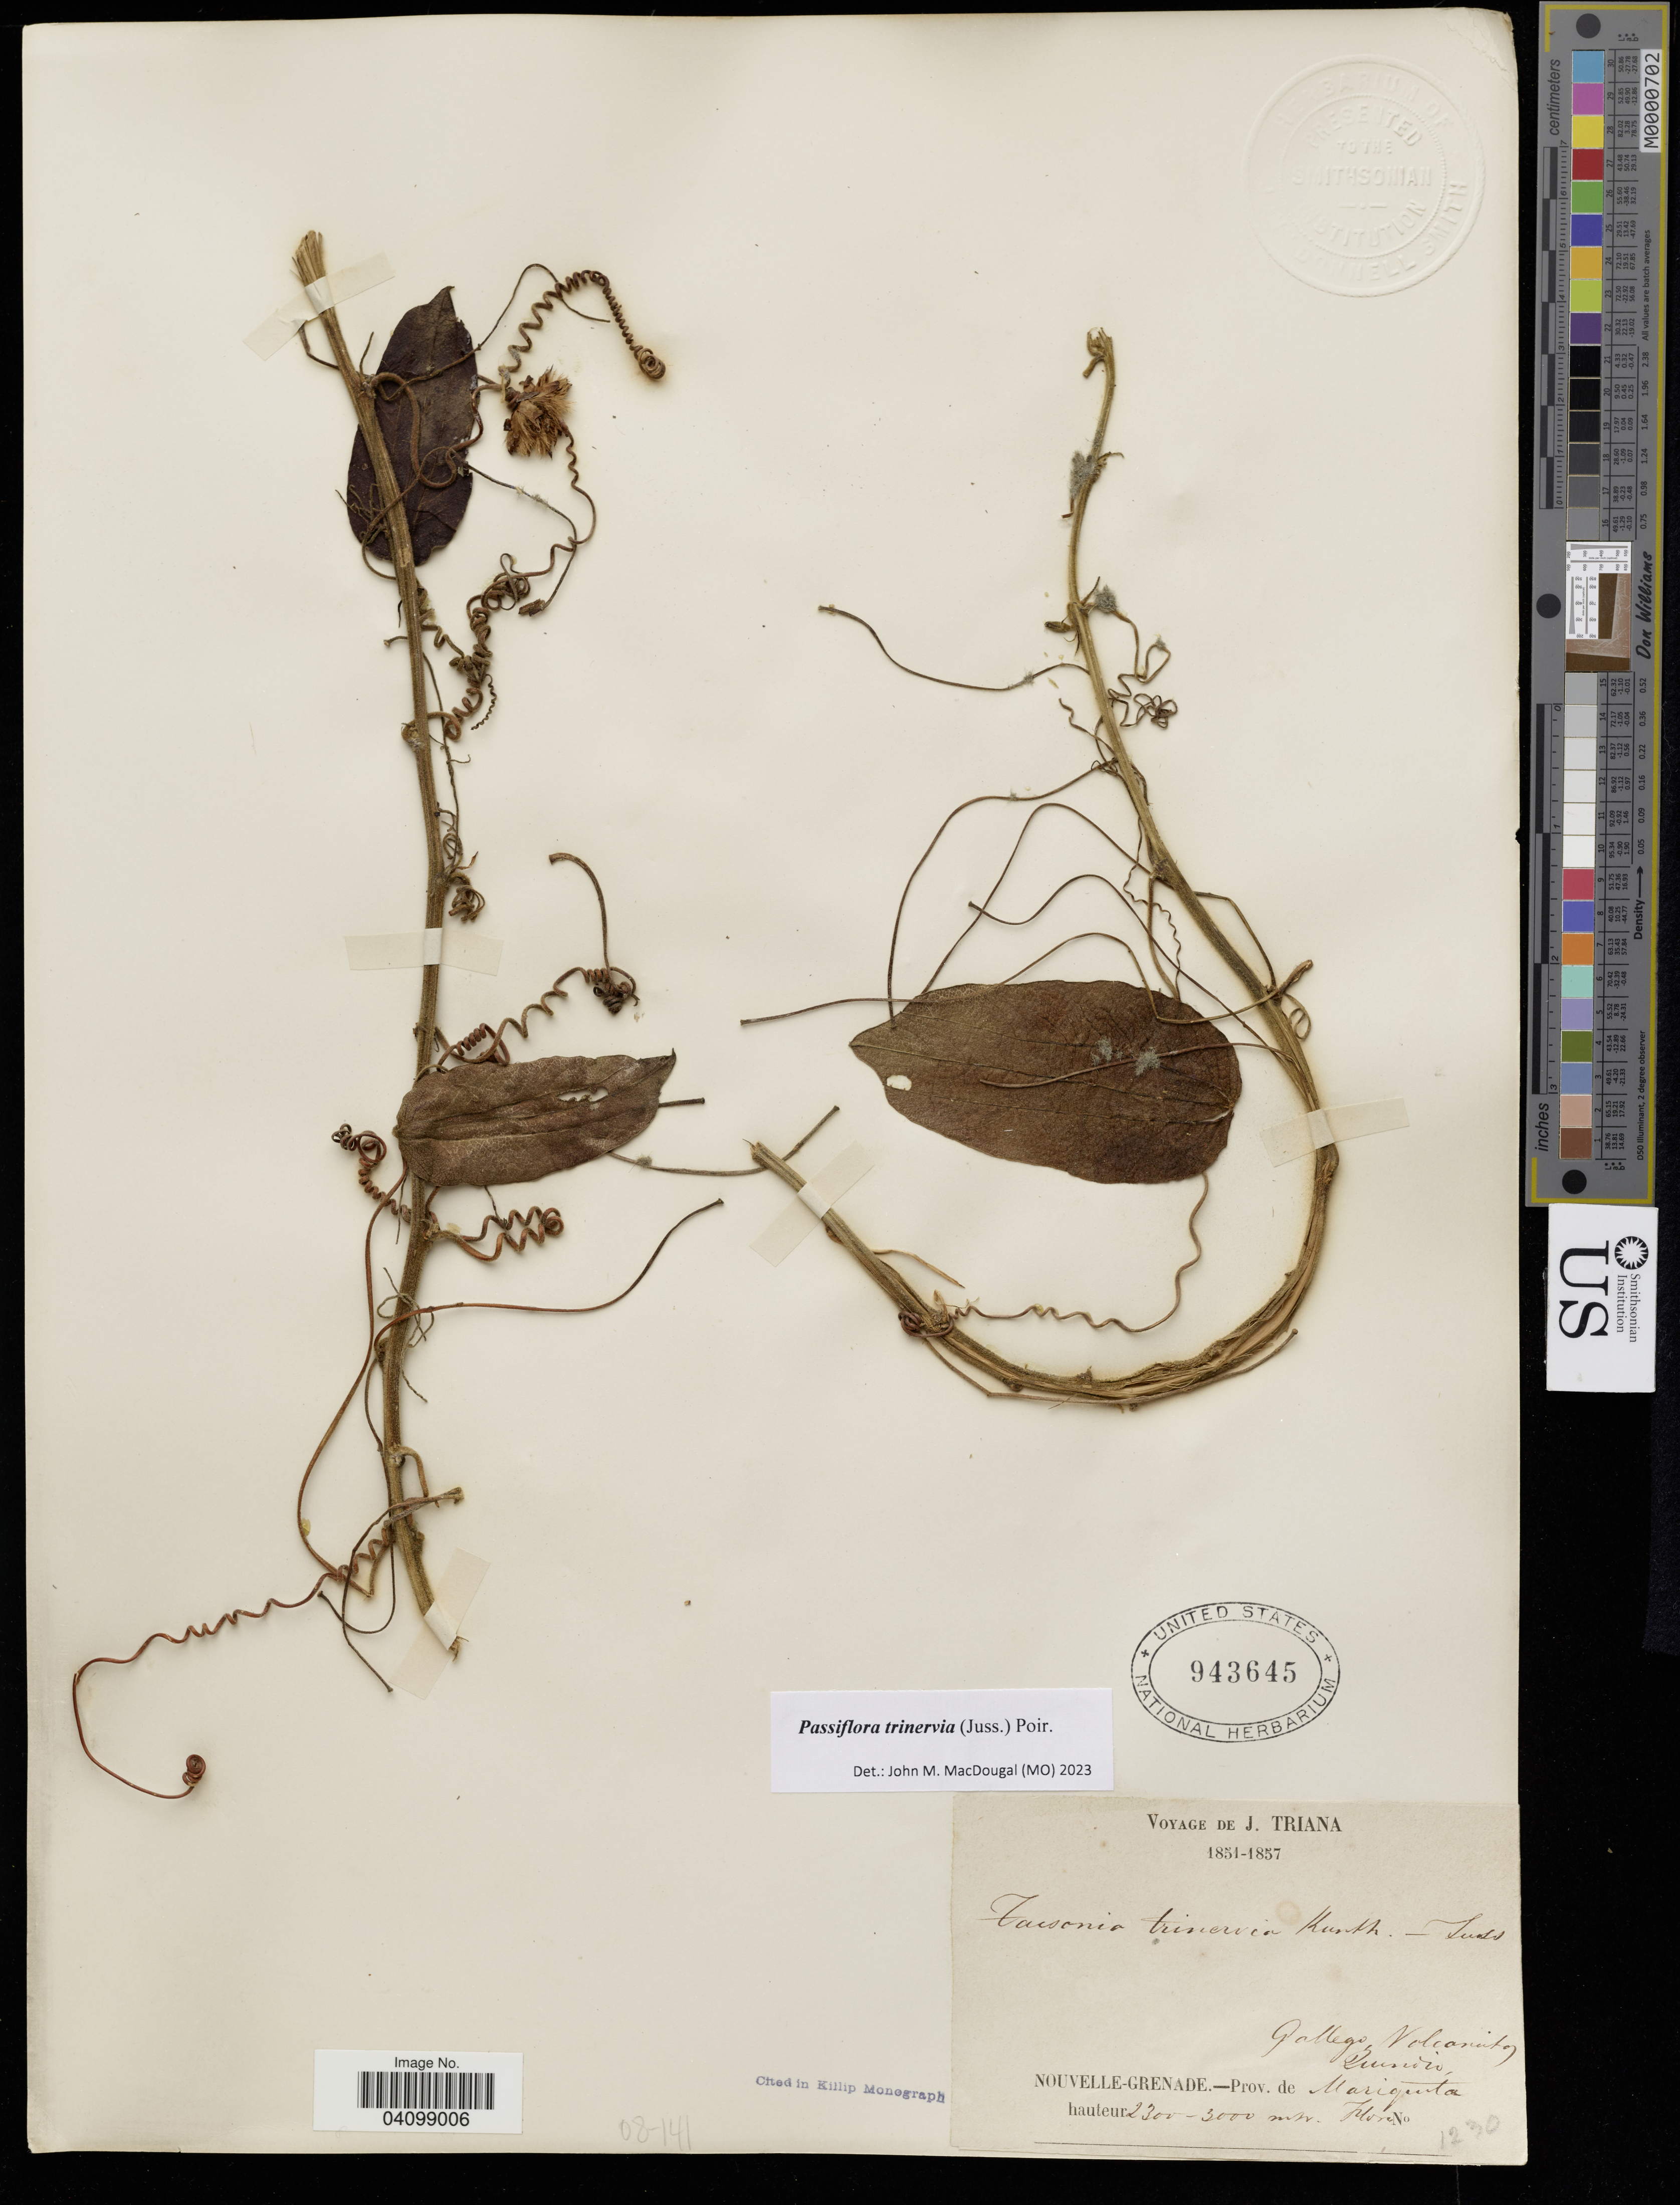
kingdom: Plantae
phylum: Tracheophyta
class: Magnoliopsida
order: Malpighiales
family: Passifloraceae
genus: Passiflora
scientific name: Passiflora trinervia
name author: (Juss.) Poir.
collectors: J. Triana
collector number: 1230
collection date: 1851/1857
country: Colombia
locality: Nouvelle-Grenade.-Prov. de Mariquita. Gallego Volcanuitos Quindio.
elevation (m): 2300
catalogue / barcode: US 943645